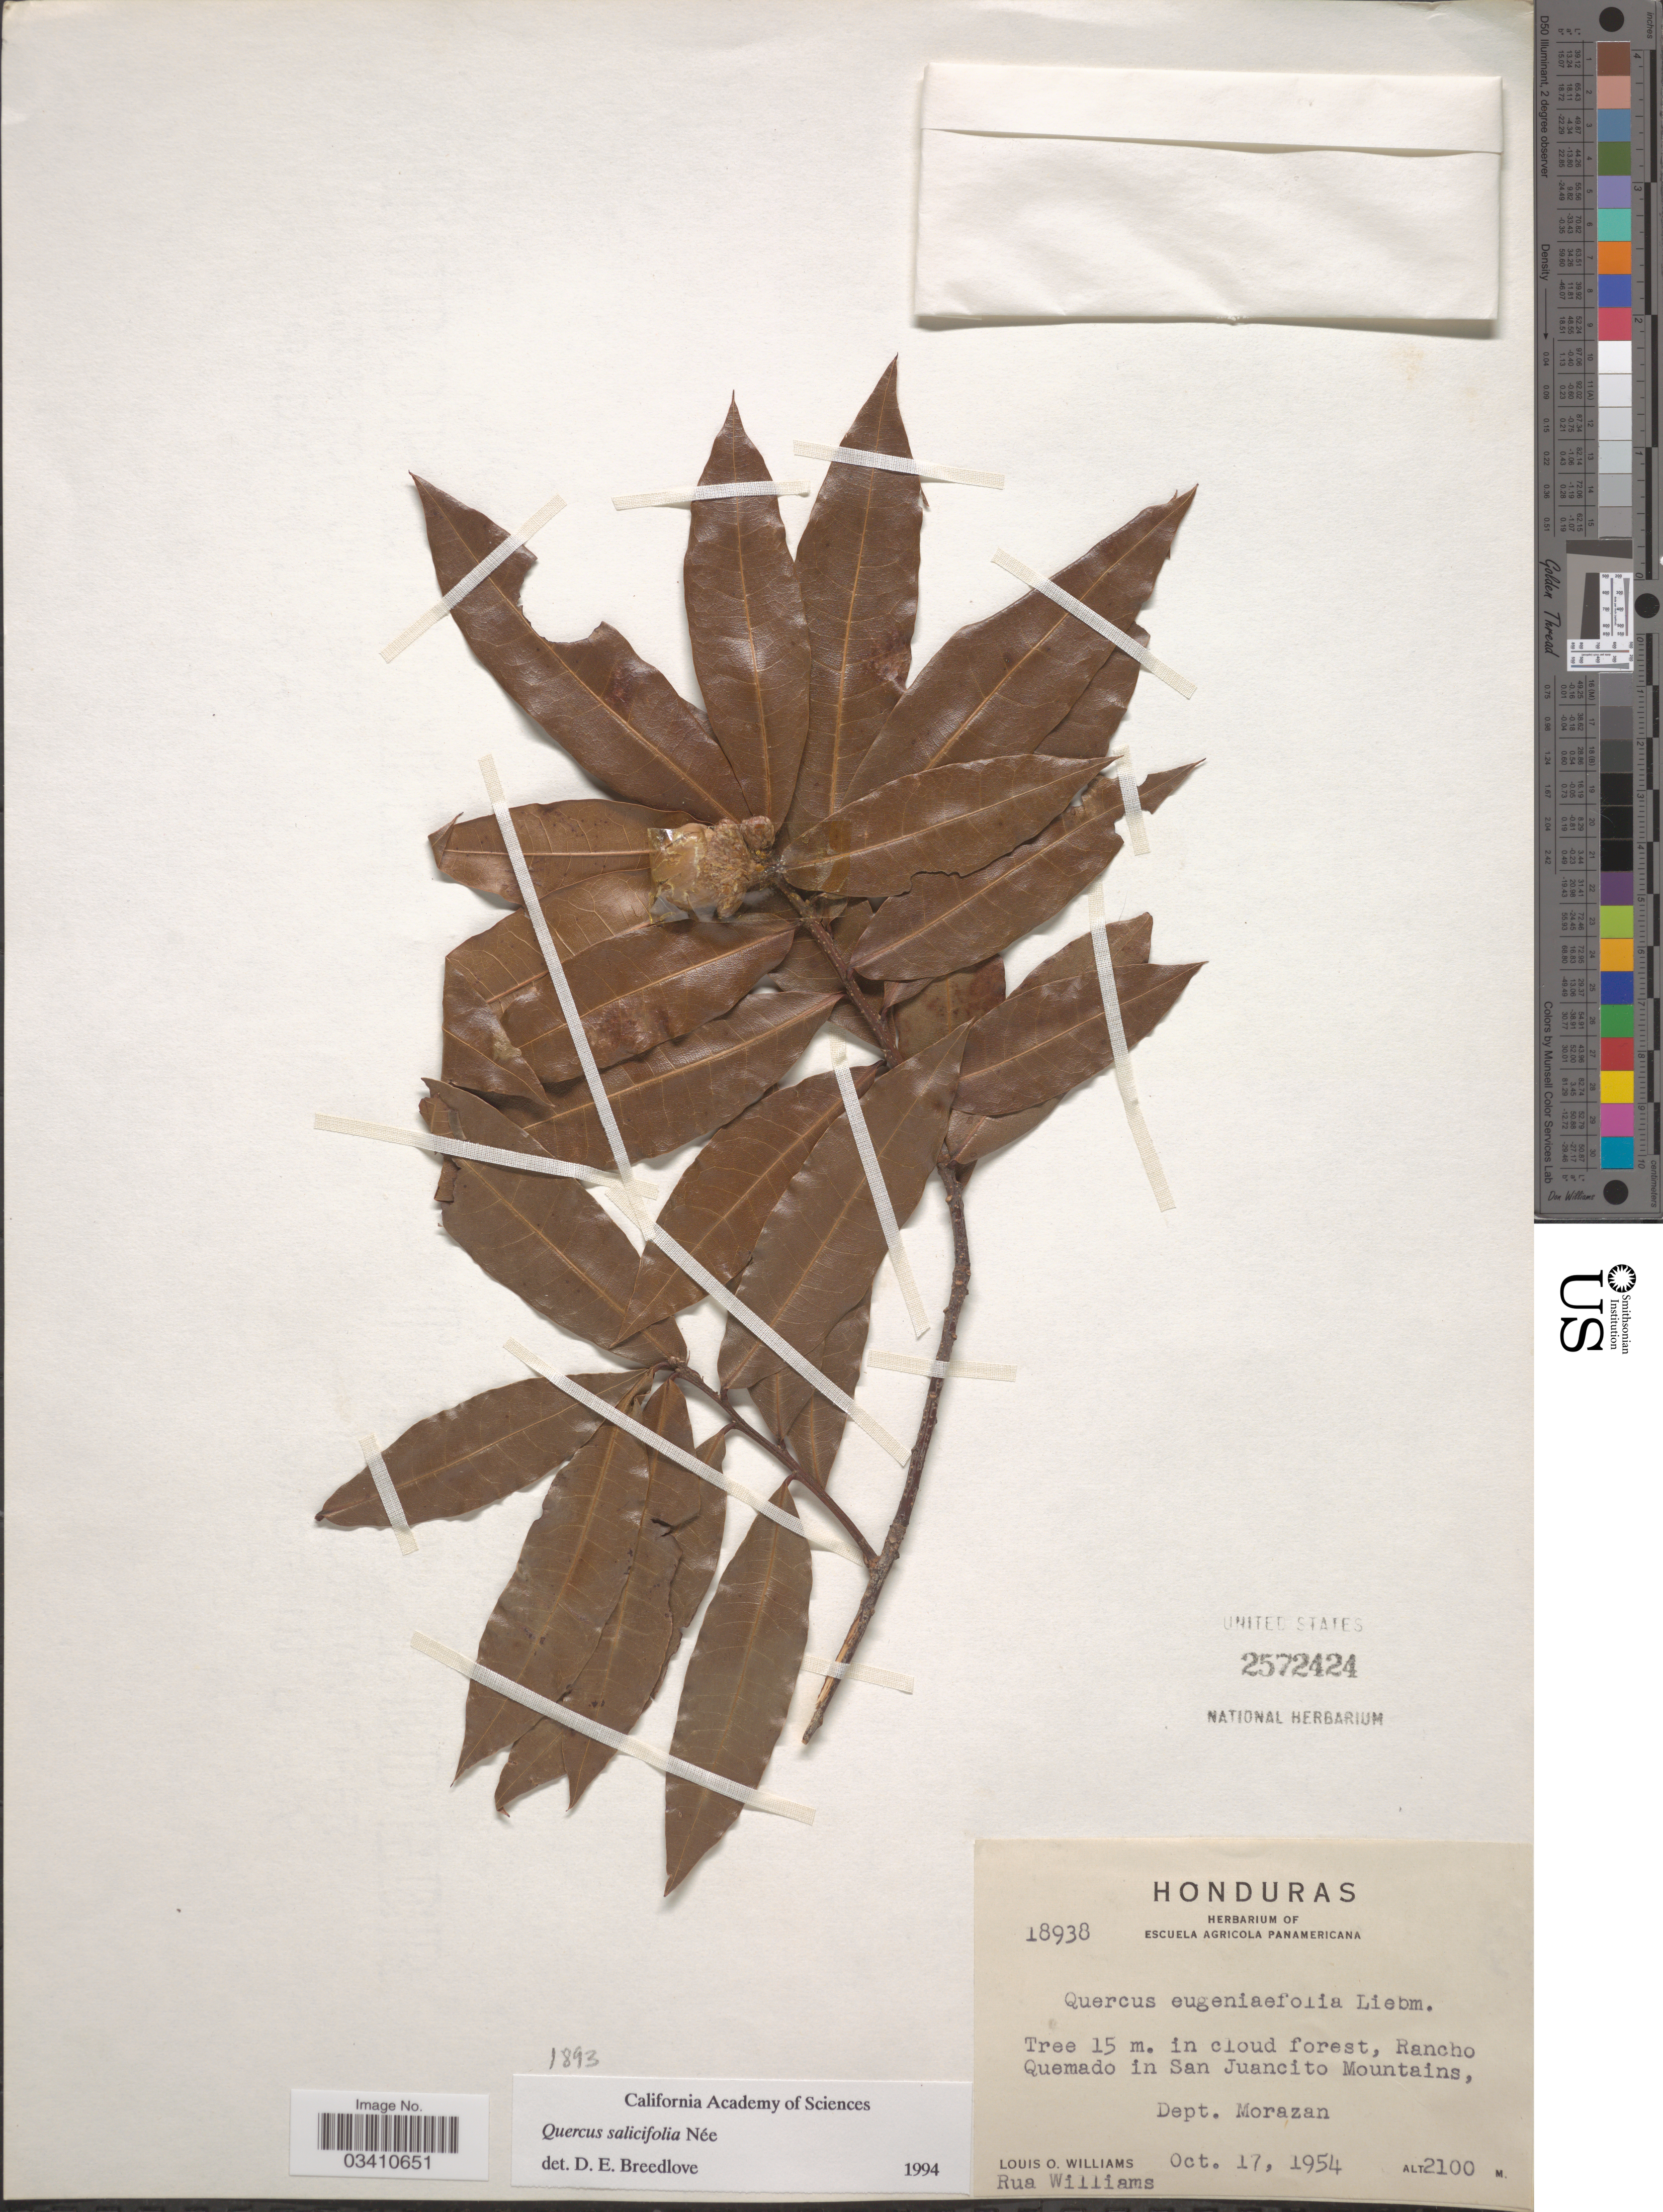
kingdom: Plantae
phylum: Tracheophyta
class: Magnoliopsida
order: Fagales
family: Fagaceae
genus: Quercus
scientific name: Quercus salicifolia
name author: Née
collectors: L. O. Williams & R. P. Williams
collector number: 18938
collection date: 1954-10-17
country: Honduras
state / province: Fco. Morazán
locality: Rancho Quemado in San Juancito Mountains, Dept. Morazan.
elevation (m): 2100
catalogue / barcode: US 2572424